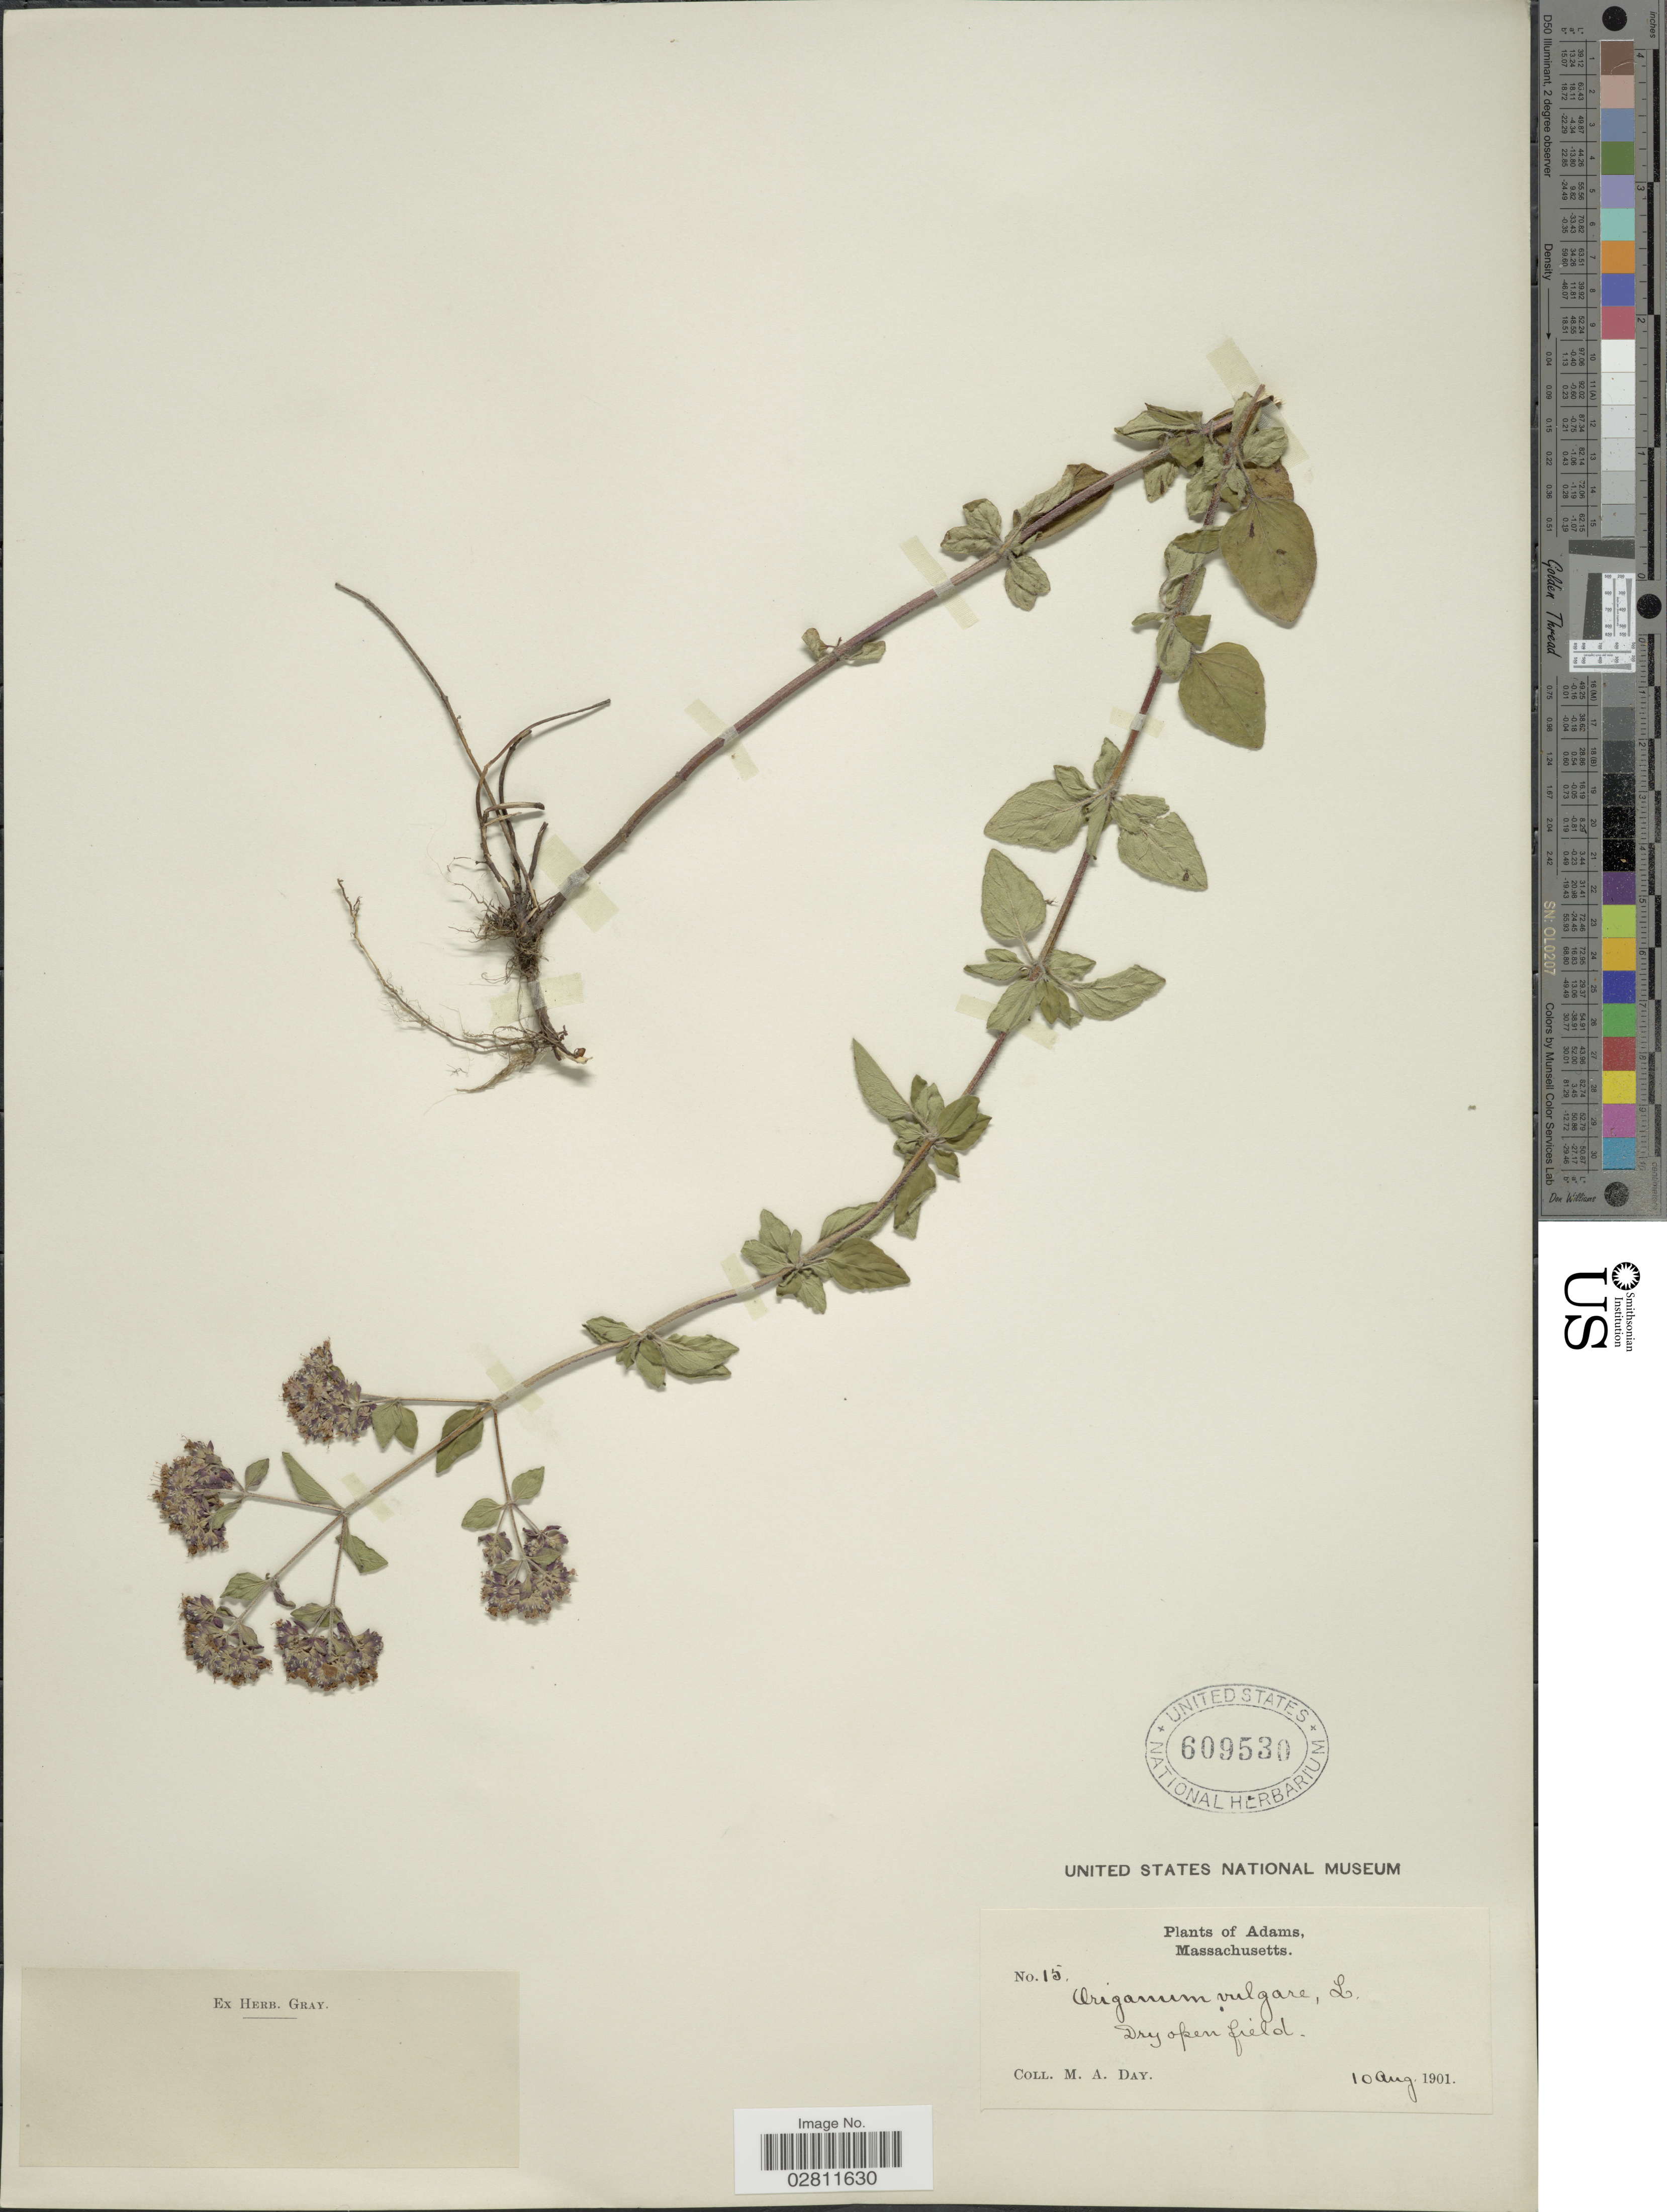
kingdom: Plantae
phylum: Tracheophyta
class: Magnoliopsida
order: Lamiales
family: Lamiaceae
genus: Origanum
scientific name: Origanum vulgare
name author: L.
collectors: M. Day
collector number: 15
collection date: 1901-08-10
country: United States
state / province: Massachusetts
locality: Adams.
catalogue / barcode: US 609530